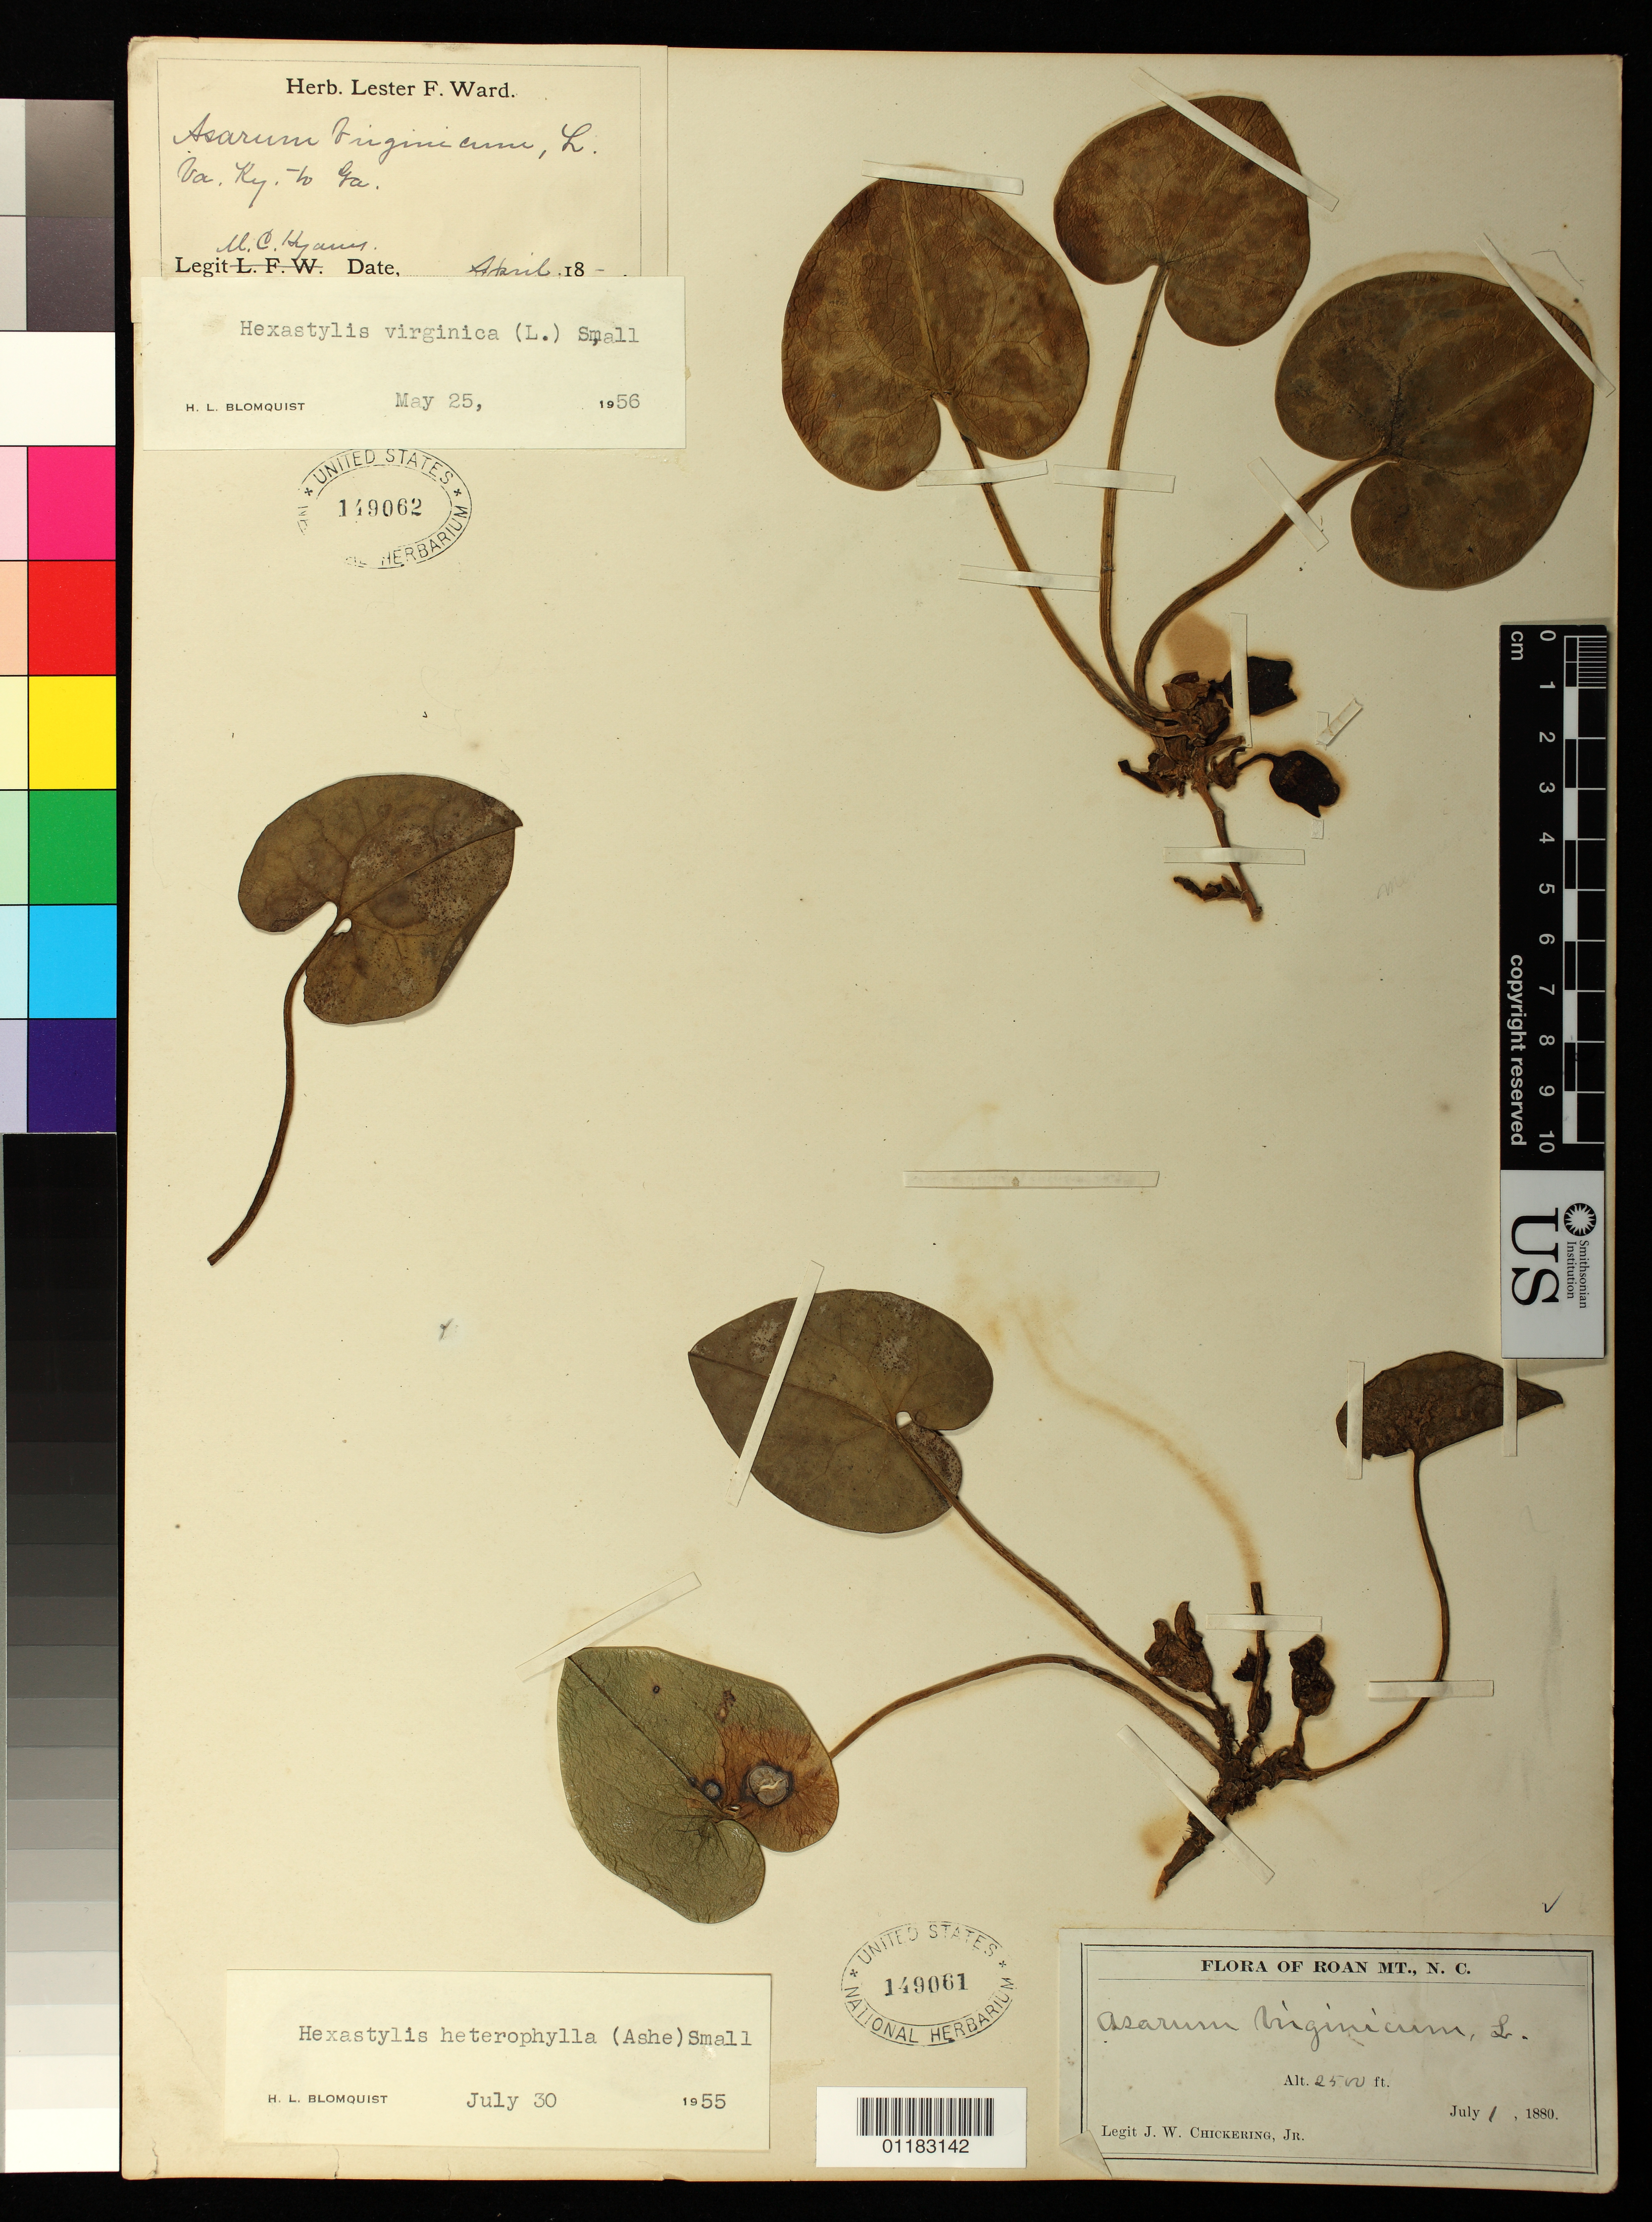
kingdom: Plantae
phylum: Tracheophyta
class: Magnoliopsida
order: Piperales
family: Aristolochiaceae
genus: Hexastylis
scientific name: Hexastylis virginica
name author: (L.) Small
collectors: J. W. Chickering Jr.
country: United States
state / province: North Carolina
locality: Roan Mt.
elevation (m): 762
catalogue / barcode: US 149061